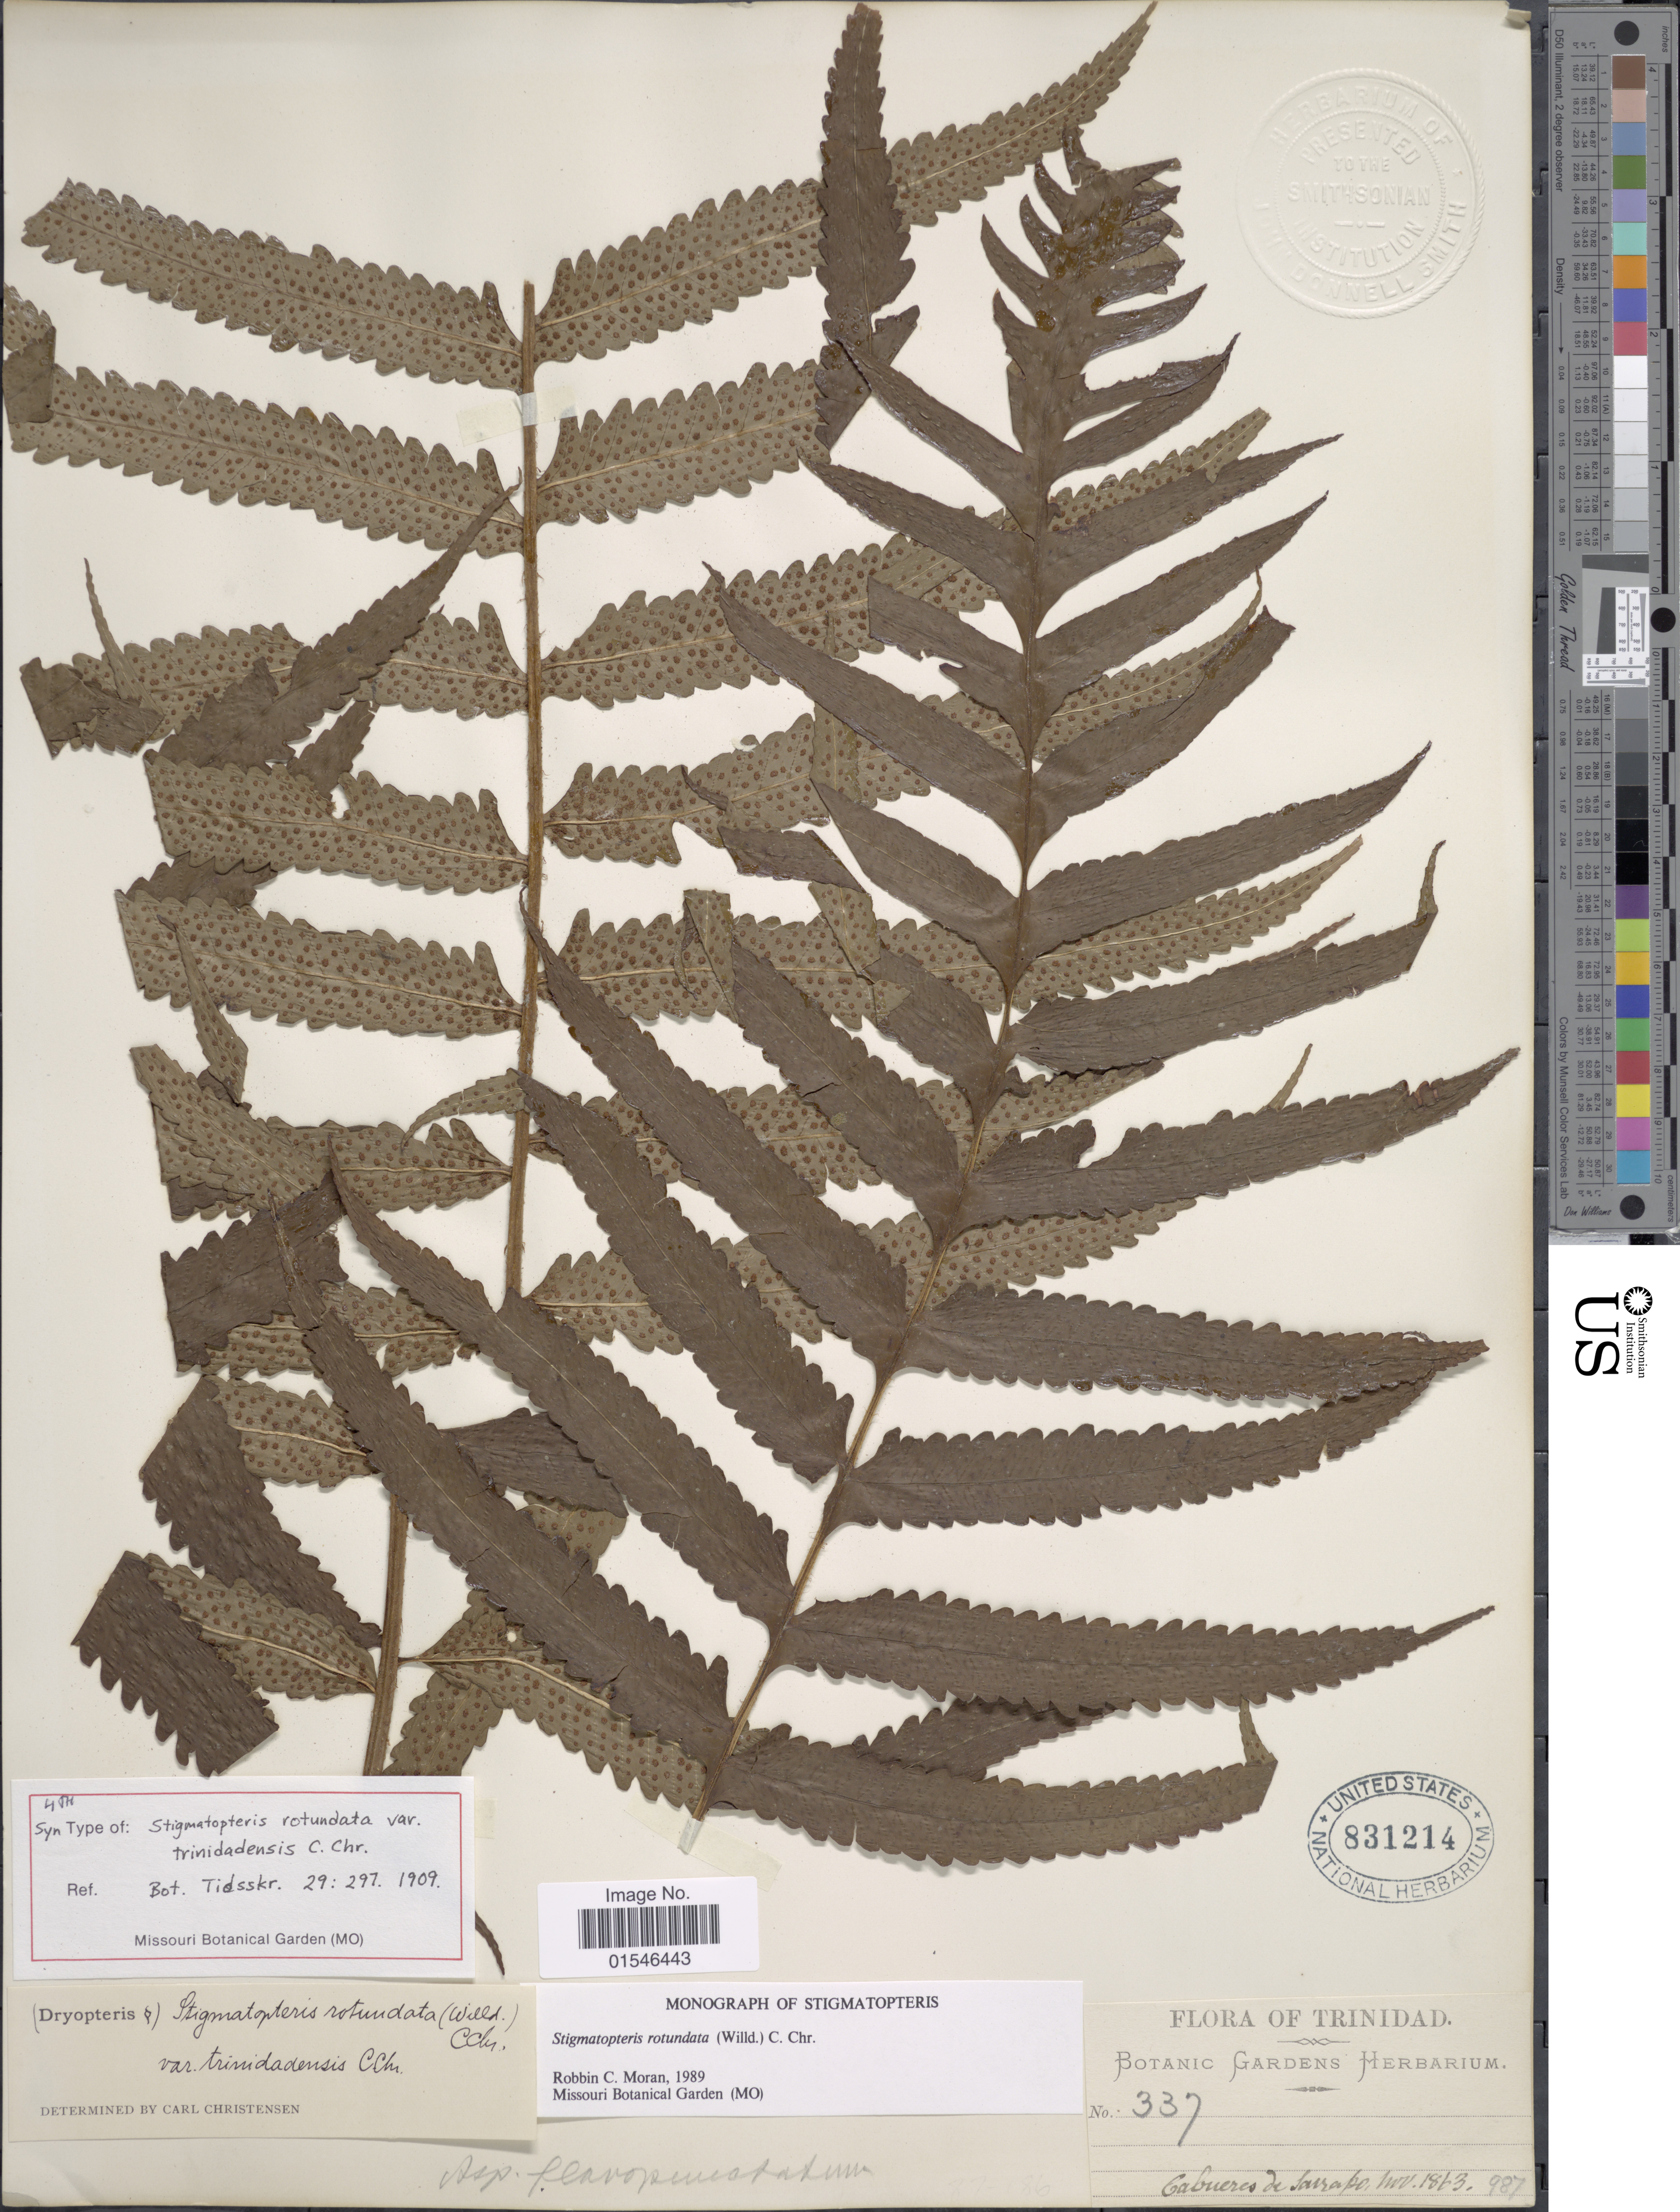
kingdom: Plantae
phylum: Tracheophyta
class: Polypodiopsida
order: Polypodiales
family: Dryopteridaceae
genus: Stigmatopteris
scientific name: Stigmatopteris rotundata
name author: (Willd.) C. Chr.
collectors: Botanic Gardens Herbarium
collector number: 337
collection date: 1863-11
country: Trinidad and Tobago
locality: Trinidad. Cabueres de Sarrapo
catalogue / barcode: US 831214